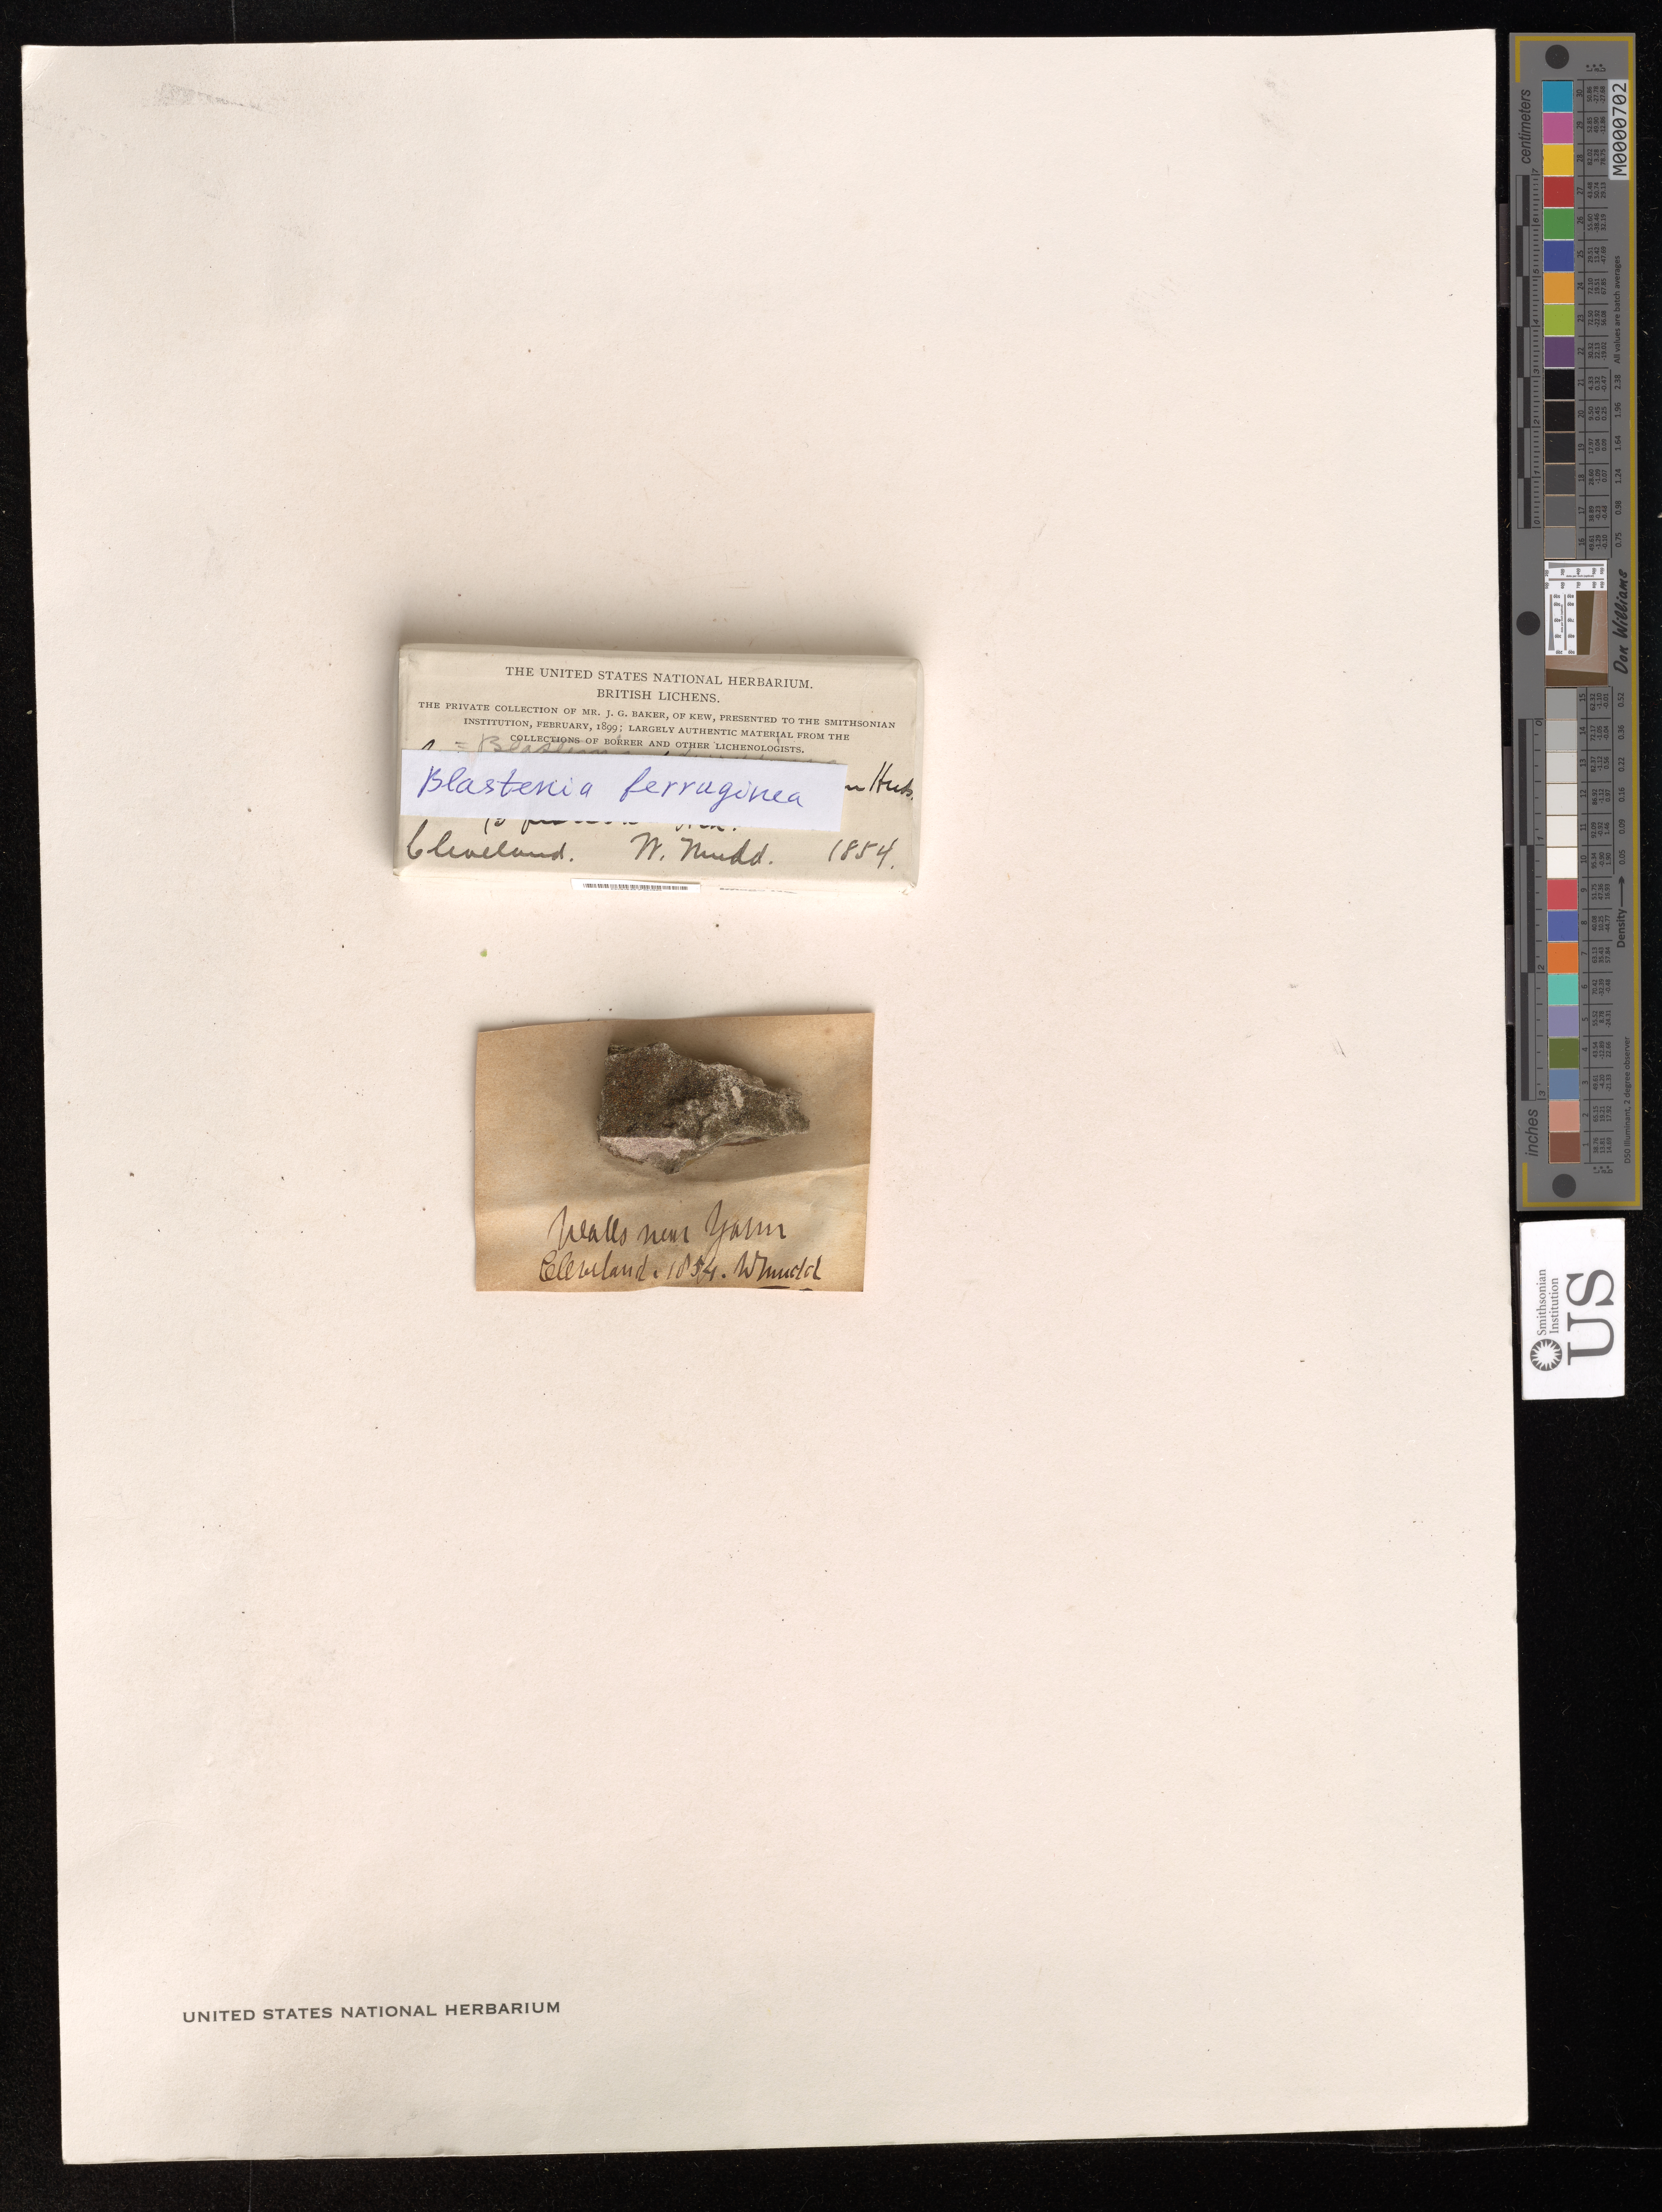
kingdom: Fungi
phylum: Ascomycota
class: Lecanoromycetes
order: Teloschistales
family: Teloschistaceae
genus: Blastenia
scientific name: Blastenia ferruginea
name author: (Huds.) A. Massal.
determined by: Lichen Identifications Updating Project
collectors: W. Mudd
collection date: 1884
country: United Kingdom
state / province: England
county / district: Middlesbrough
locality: Cleveland